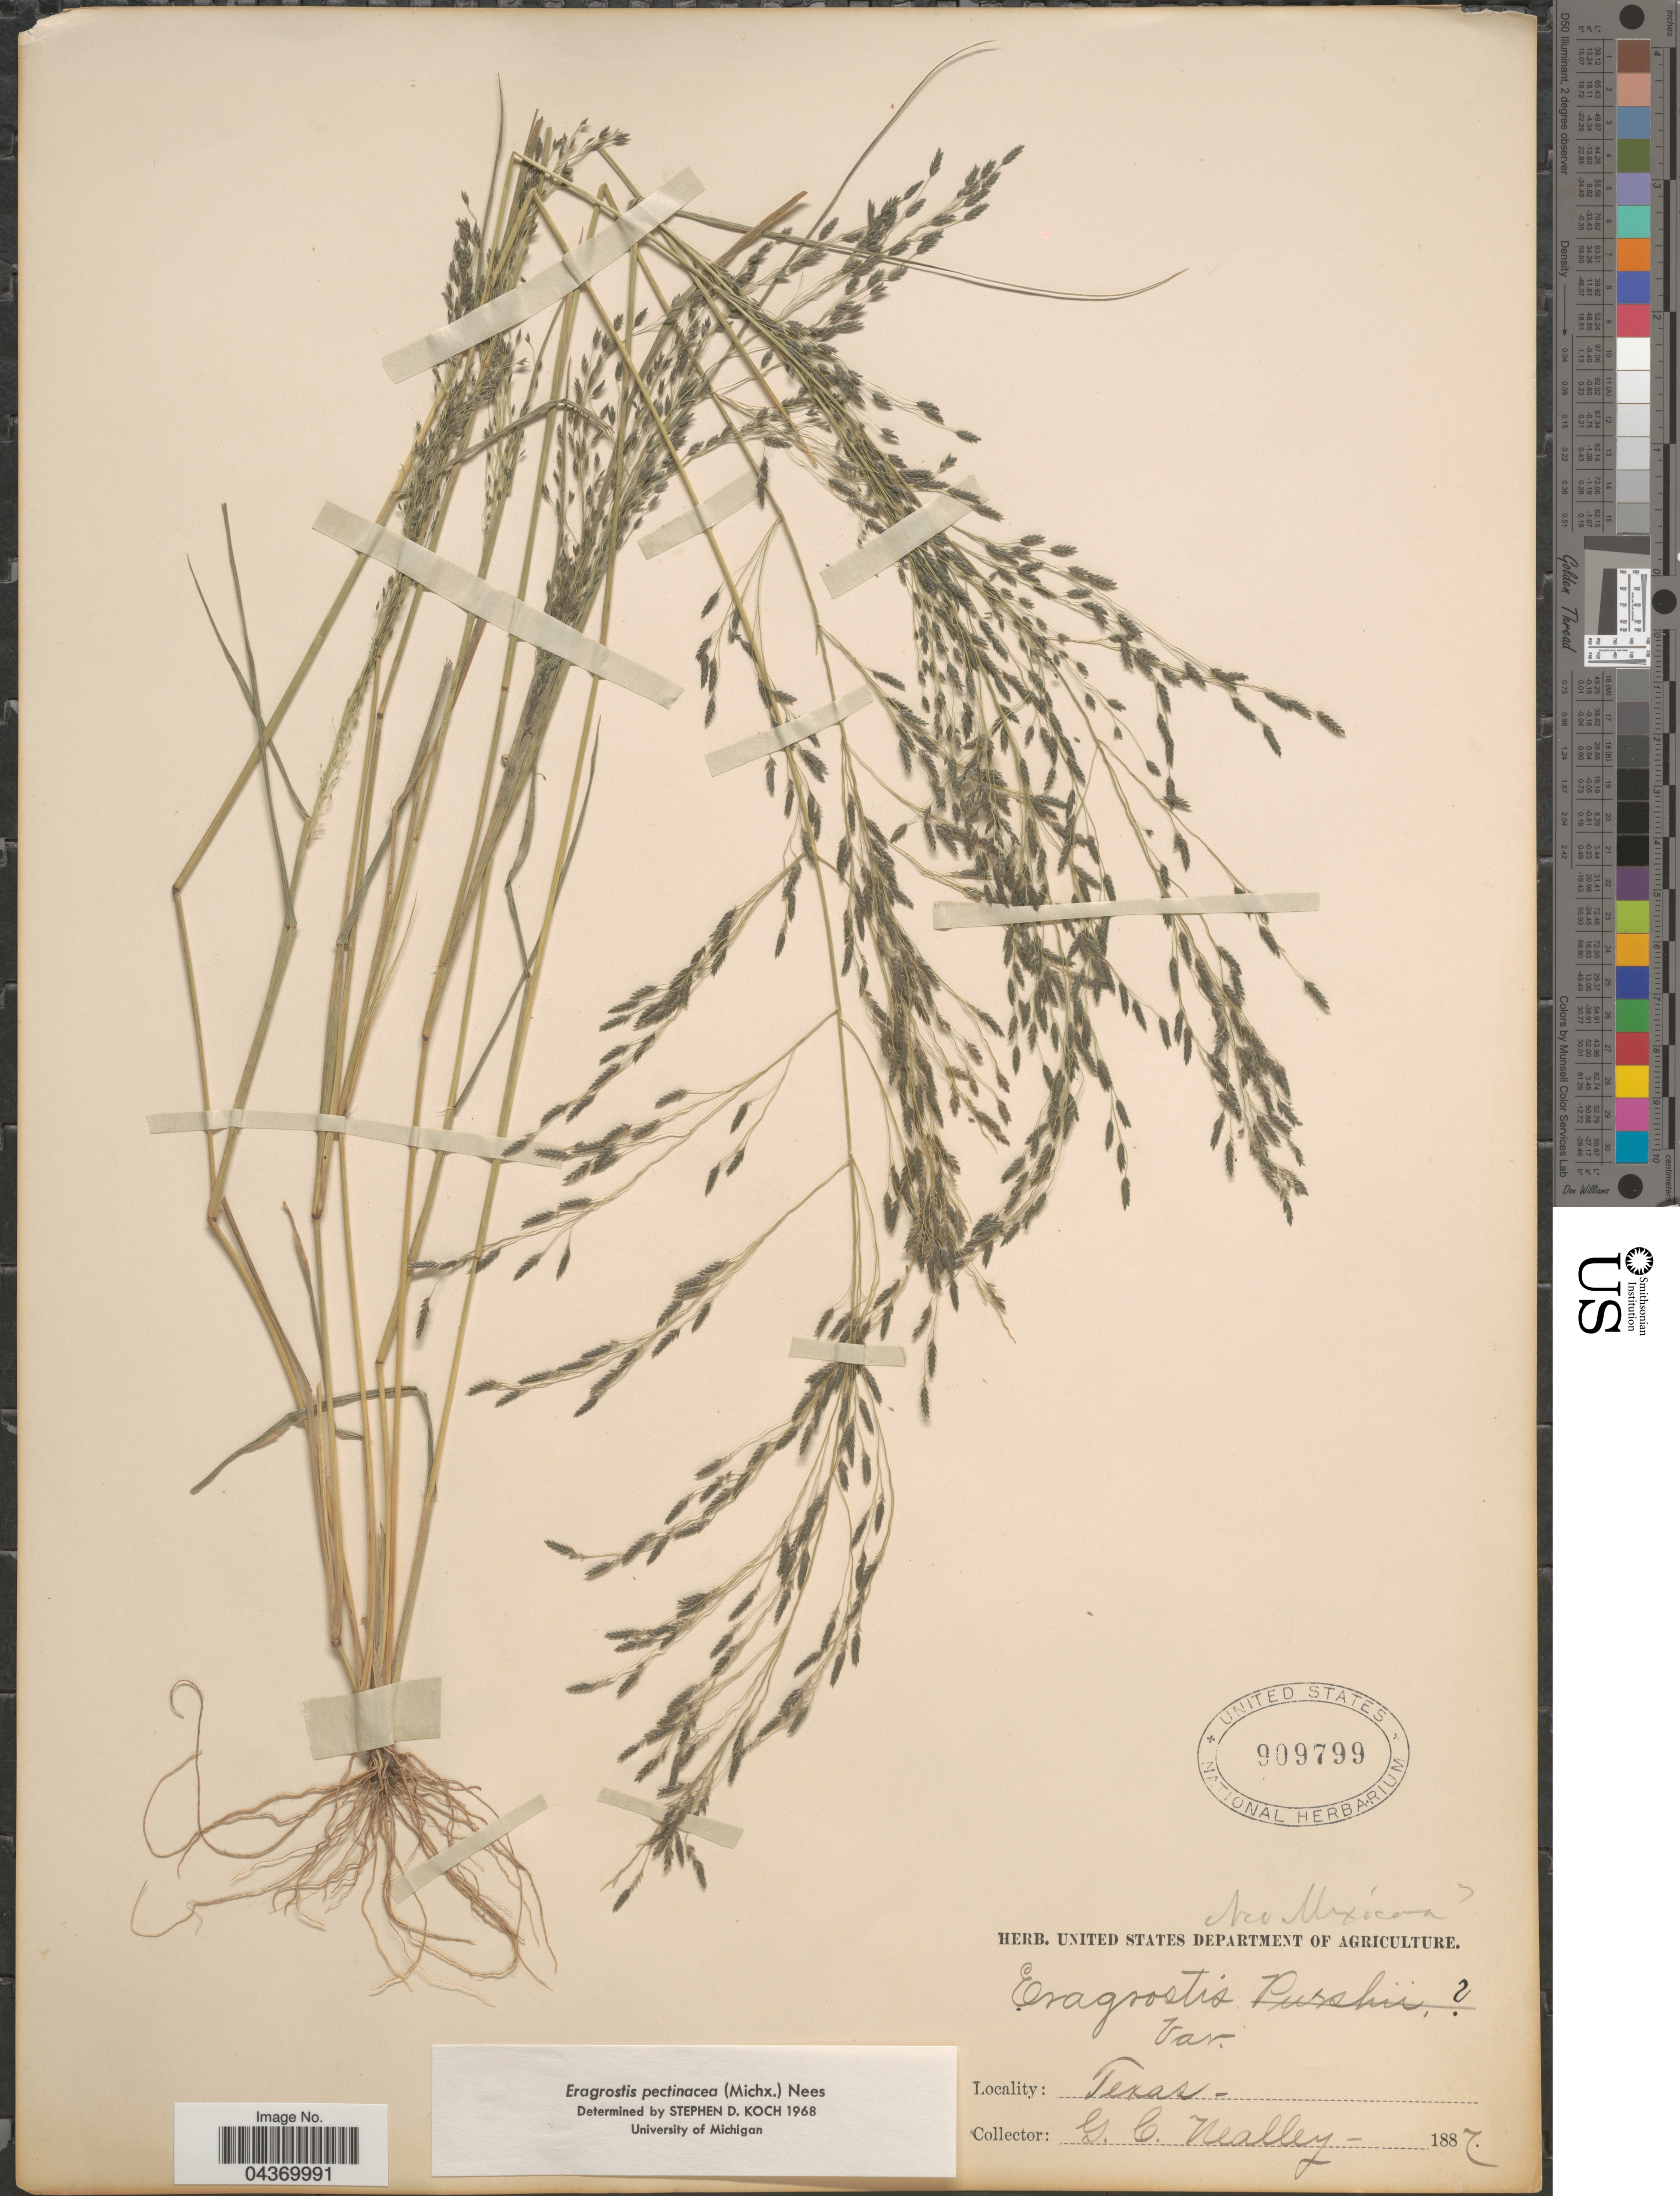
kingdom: Plantae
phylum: Tracheophyta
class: Liliopsida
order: Poales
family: Poaceae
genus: Eragrostis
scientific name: Eragrostis pectinacea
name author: (Michx.) Nees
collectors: G. C. Nealley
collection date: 1887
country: United States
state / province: Texas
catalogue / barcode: US 909799